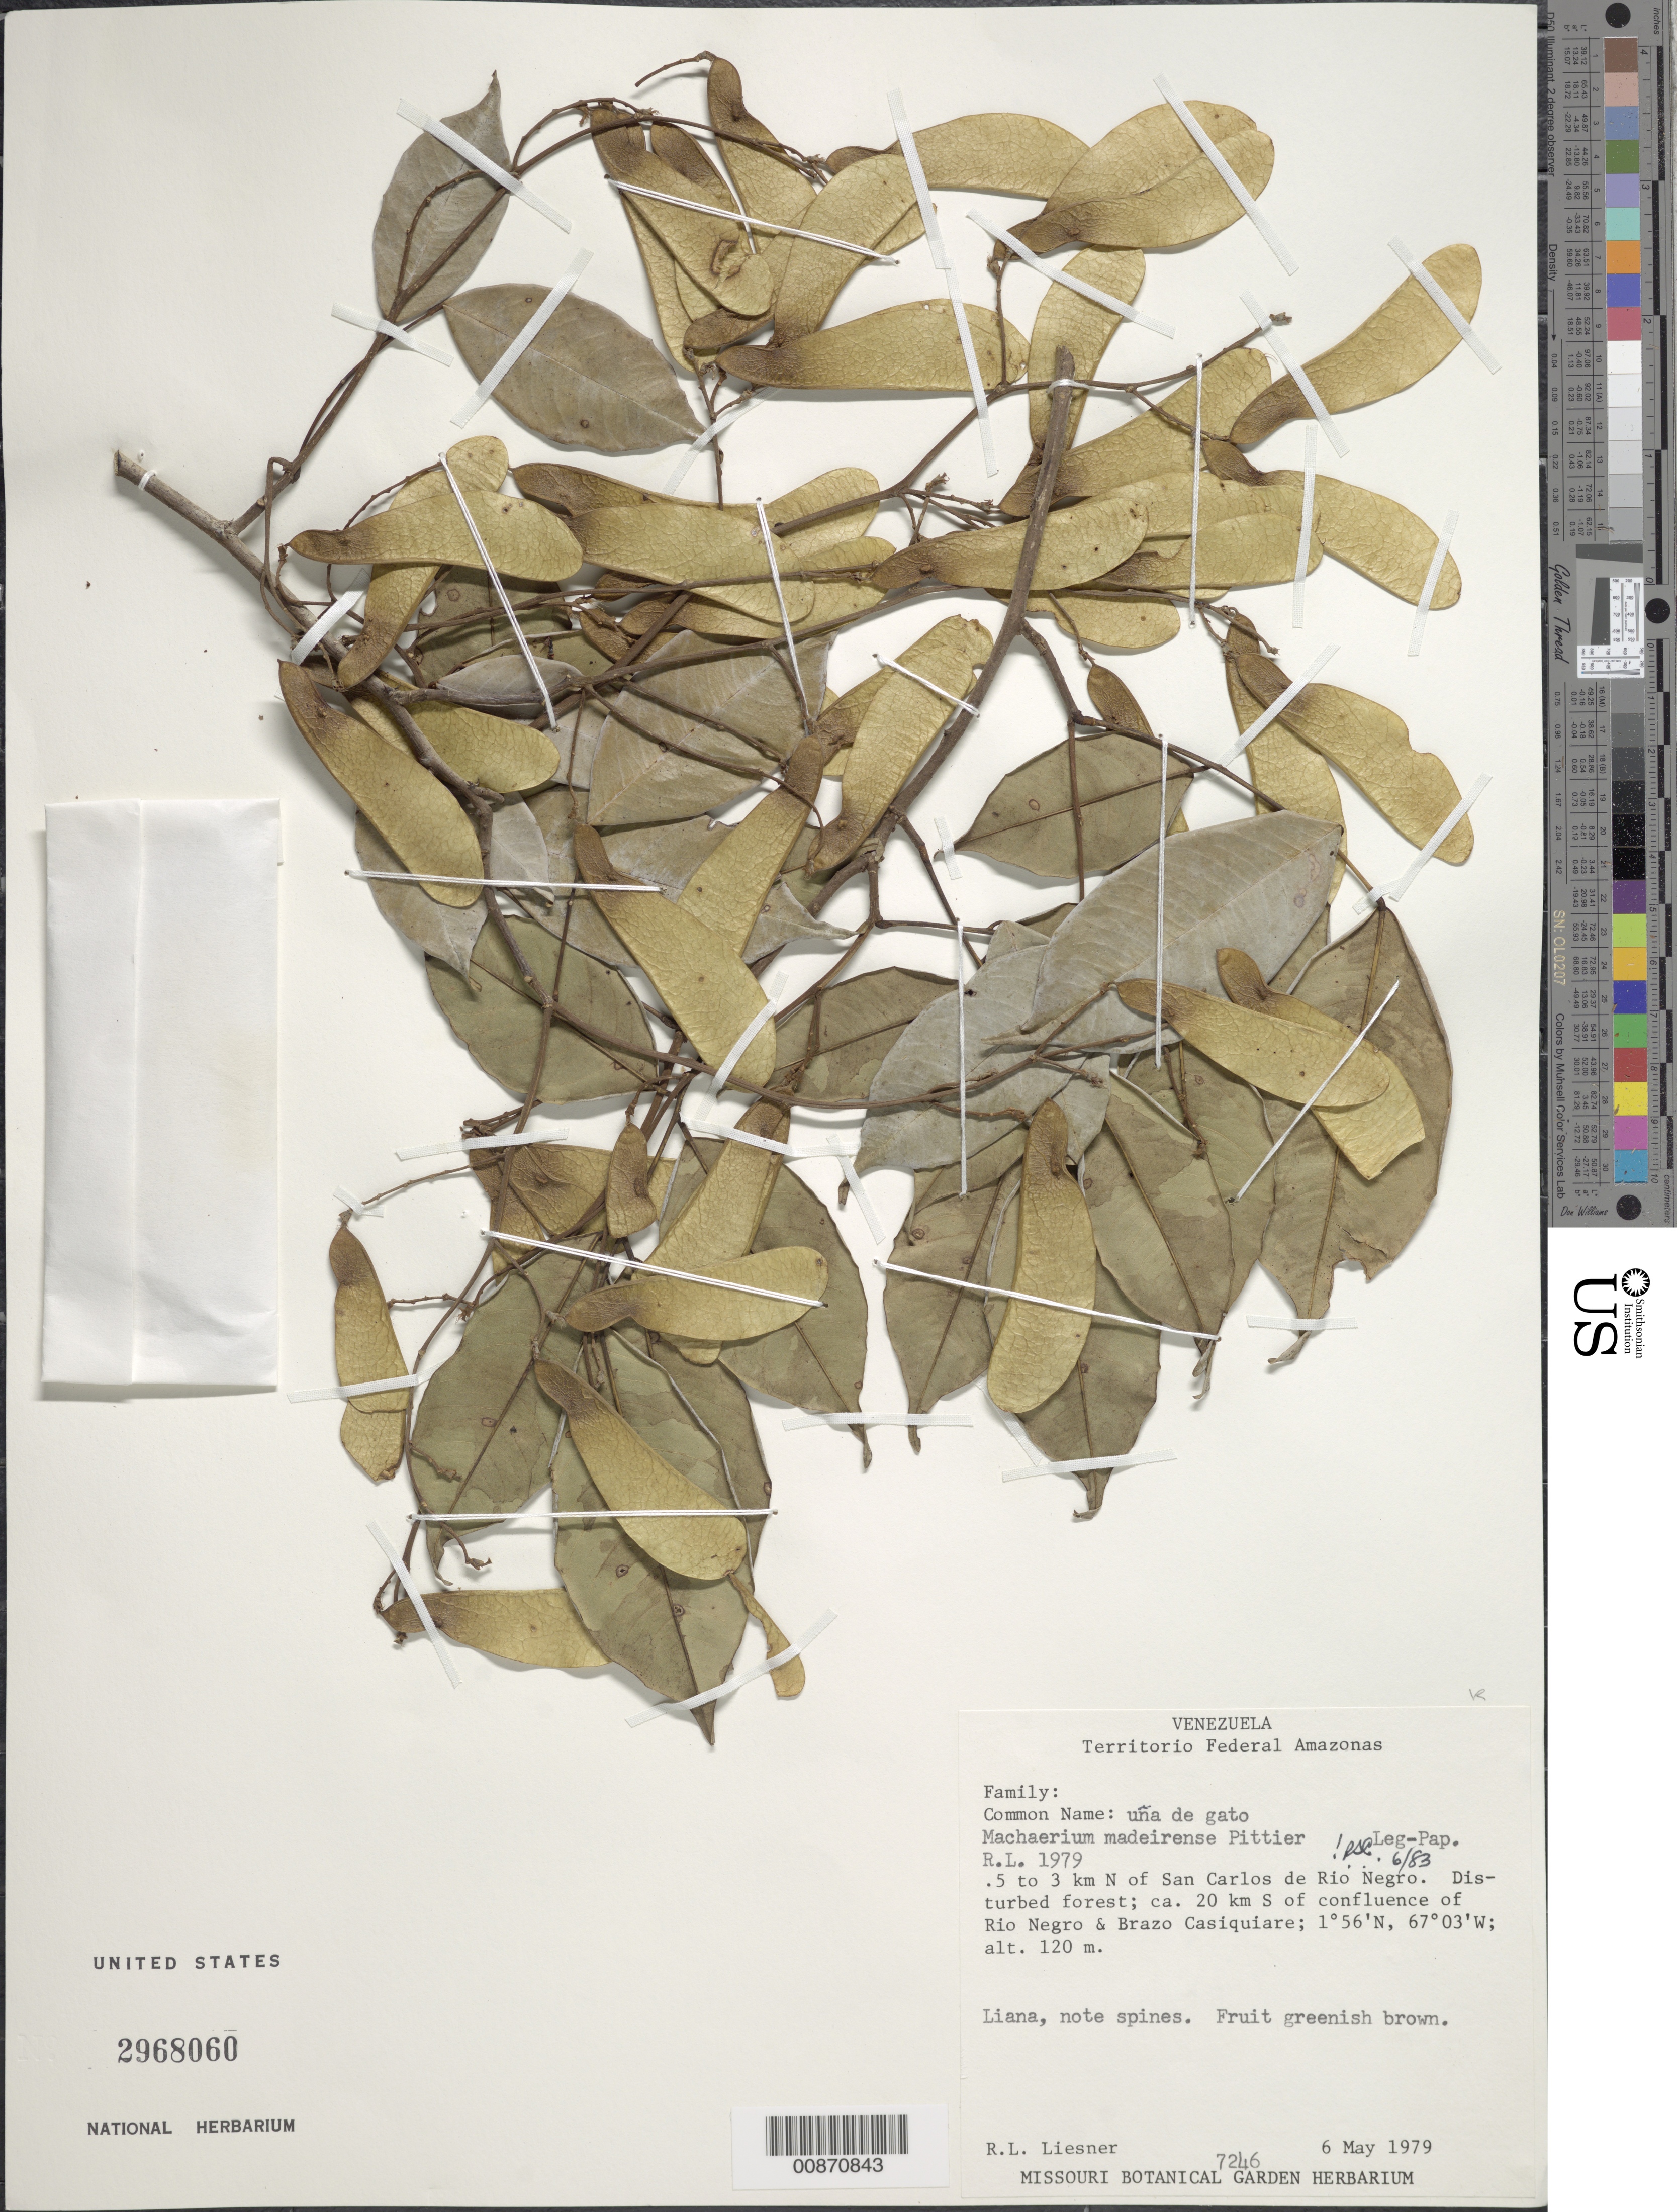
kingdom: Plantae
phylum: Tracheophyta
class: Magnoliopsida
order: Fabales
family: Fabaceae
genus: Machaerium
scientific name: Machaerium madeirense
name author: Pittier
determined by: Cowan, R. S.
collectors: R. L. Liesner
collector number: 7246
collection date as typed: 6-May-79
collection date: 1979-05-06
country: Venezuela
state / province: Amazonas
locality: San Carlos de Río Negro, 0.5-3 km N of; ca. 20 km S of confluence of Río Negro and Brazo Casiquiare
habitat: Disturbed forest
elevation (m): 120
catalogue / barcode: US 2968060